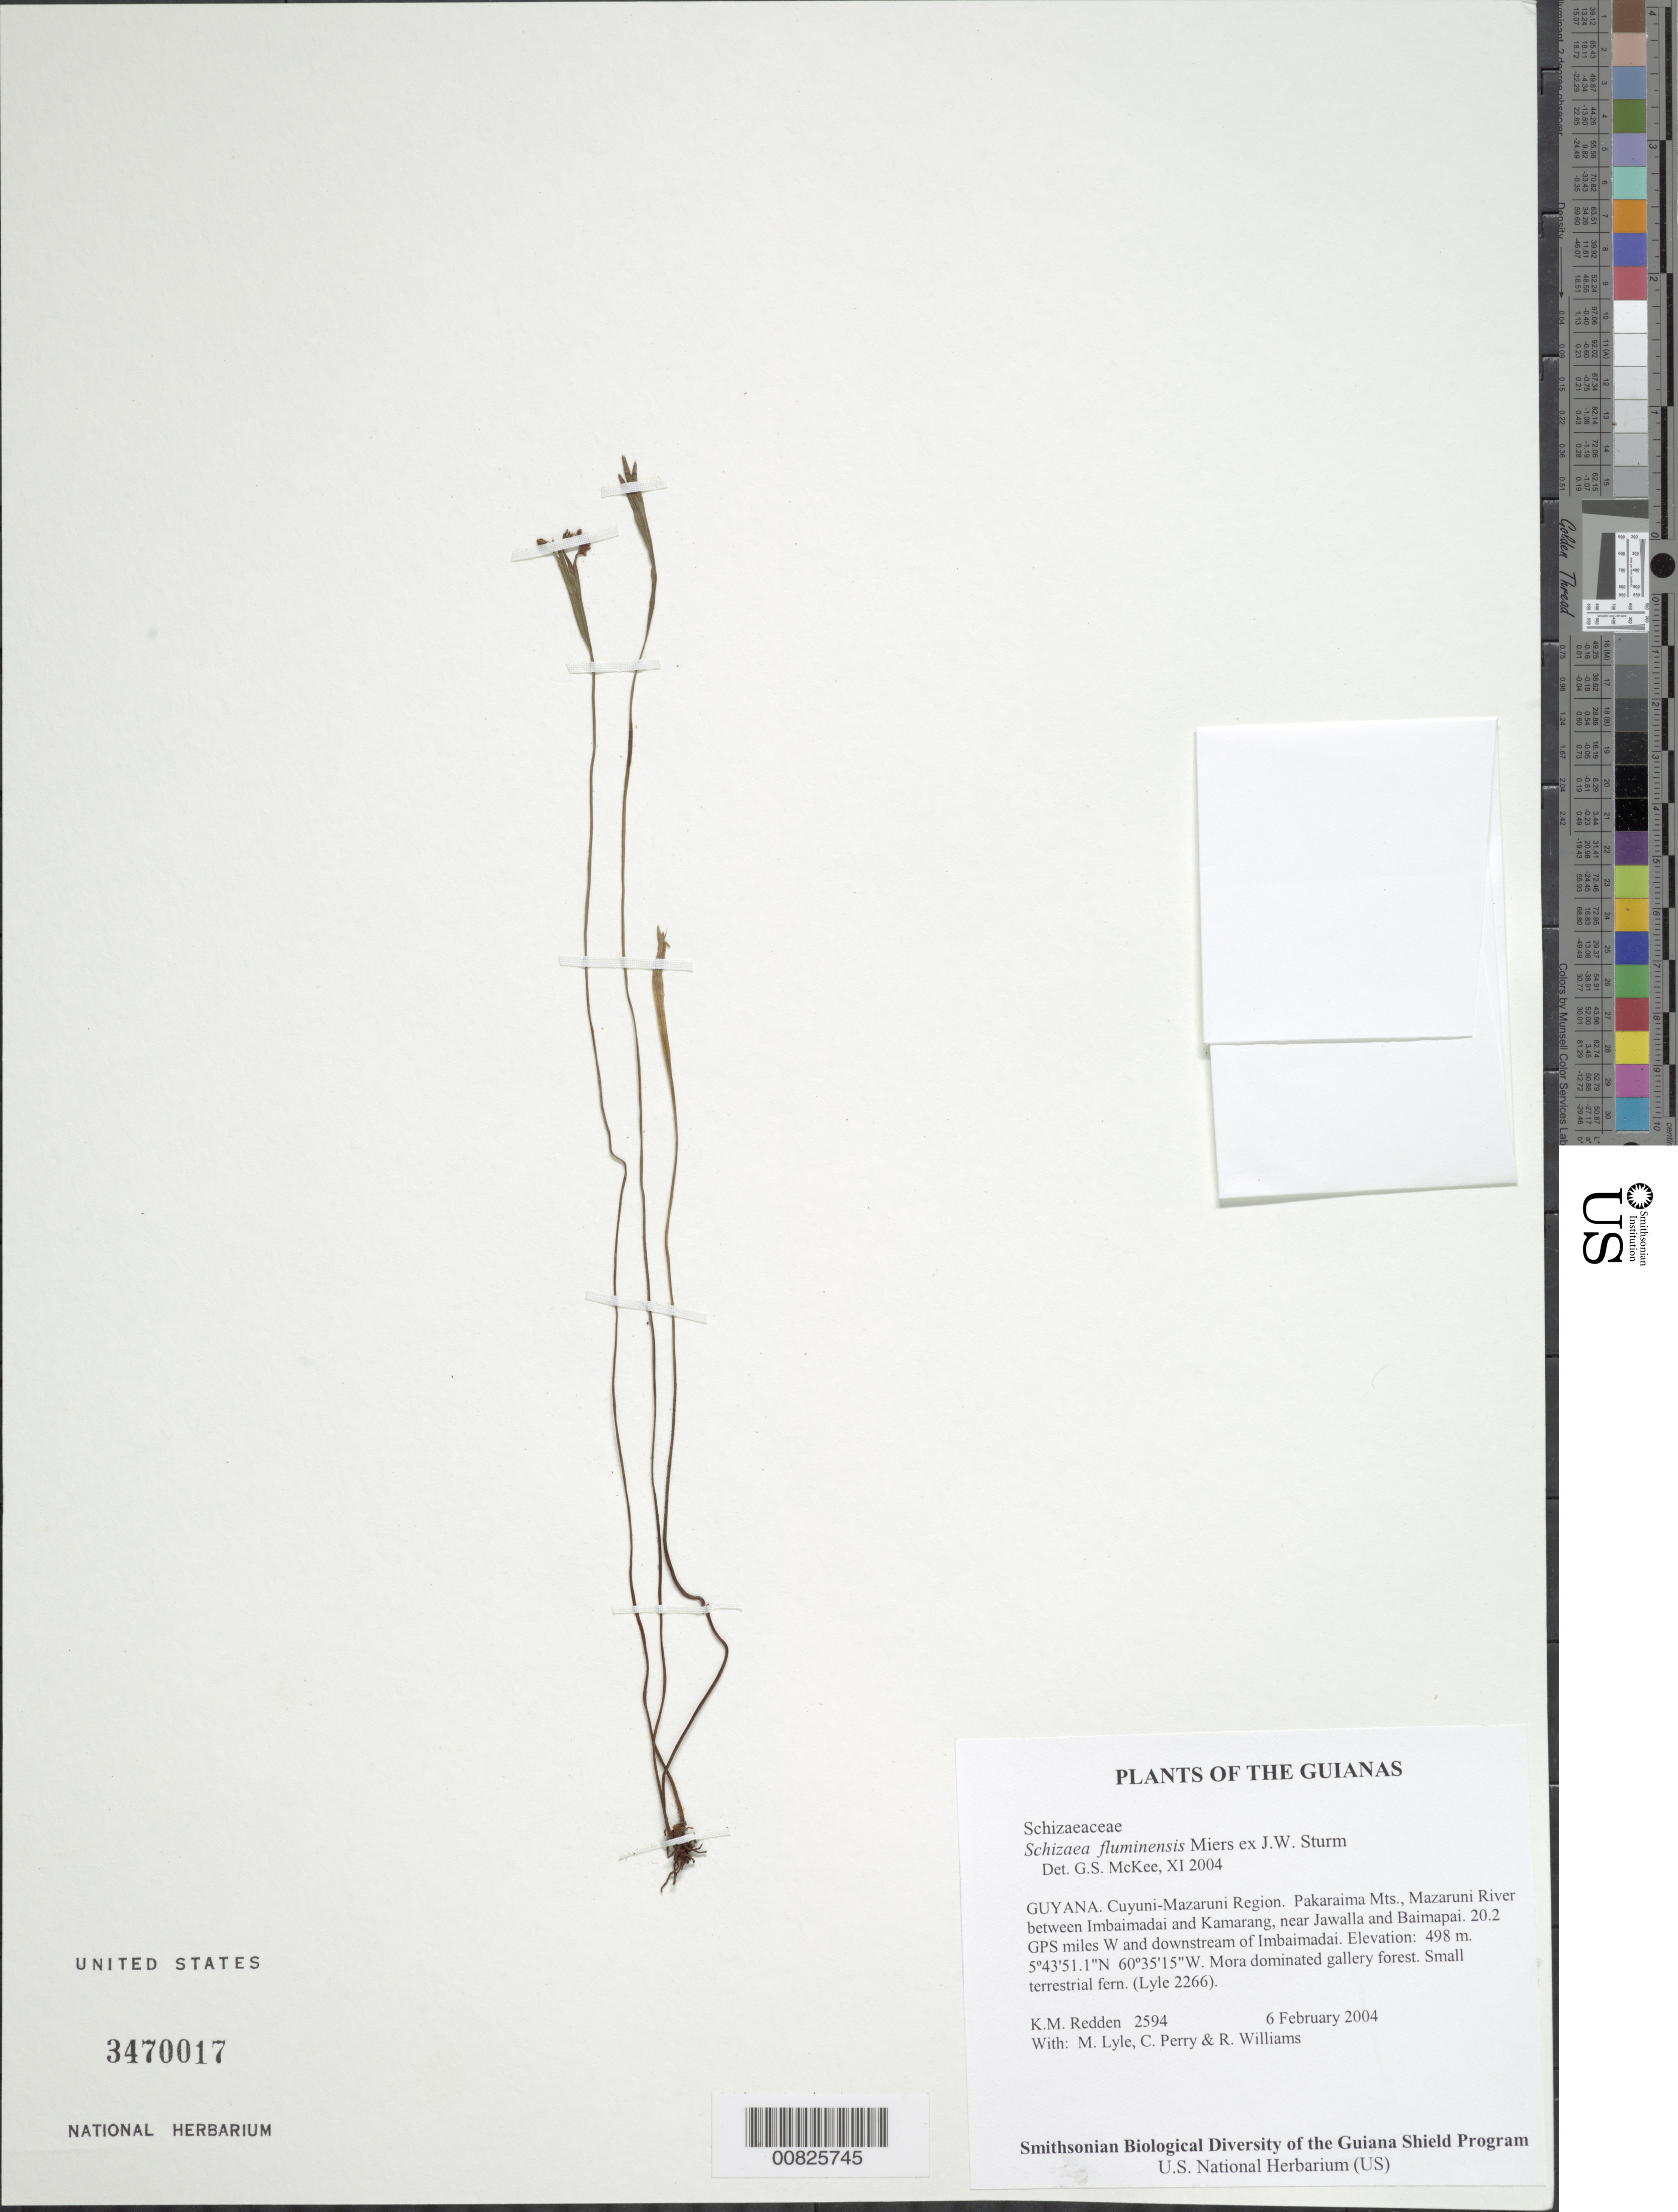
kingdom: Plantae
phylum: Tracheophyta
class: Polypodiopsida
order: Schizaeales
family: Schizaeaceae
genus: Schizaea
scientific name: Schizaea fluminensis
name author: Miers ex J.W. Sturm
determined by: McKee, G. S., (US), NMNH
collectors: K. M. Redden, M. Lyle, C. Perry & R. Williams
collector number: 2594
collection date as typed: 6 February 2004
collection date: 2004-02-06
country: Guyana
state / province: Cuyuni-Mazaruni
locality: Pakaraima Mts., Mazaruni River between Imbaimadai and Kamarang, near Jawalla and Baimapai. 20.2 GPS miles W and downstream of Imbaimadai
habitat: Mora dominated gallery forest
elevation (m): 498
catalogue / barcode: US 3470017